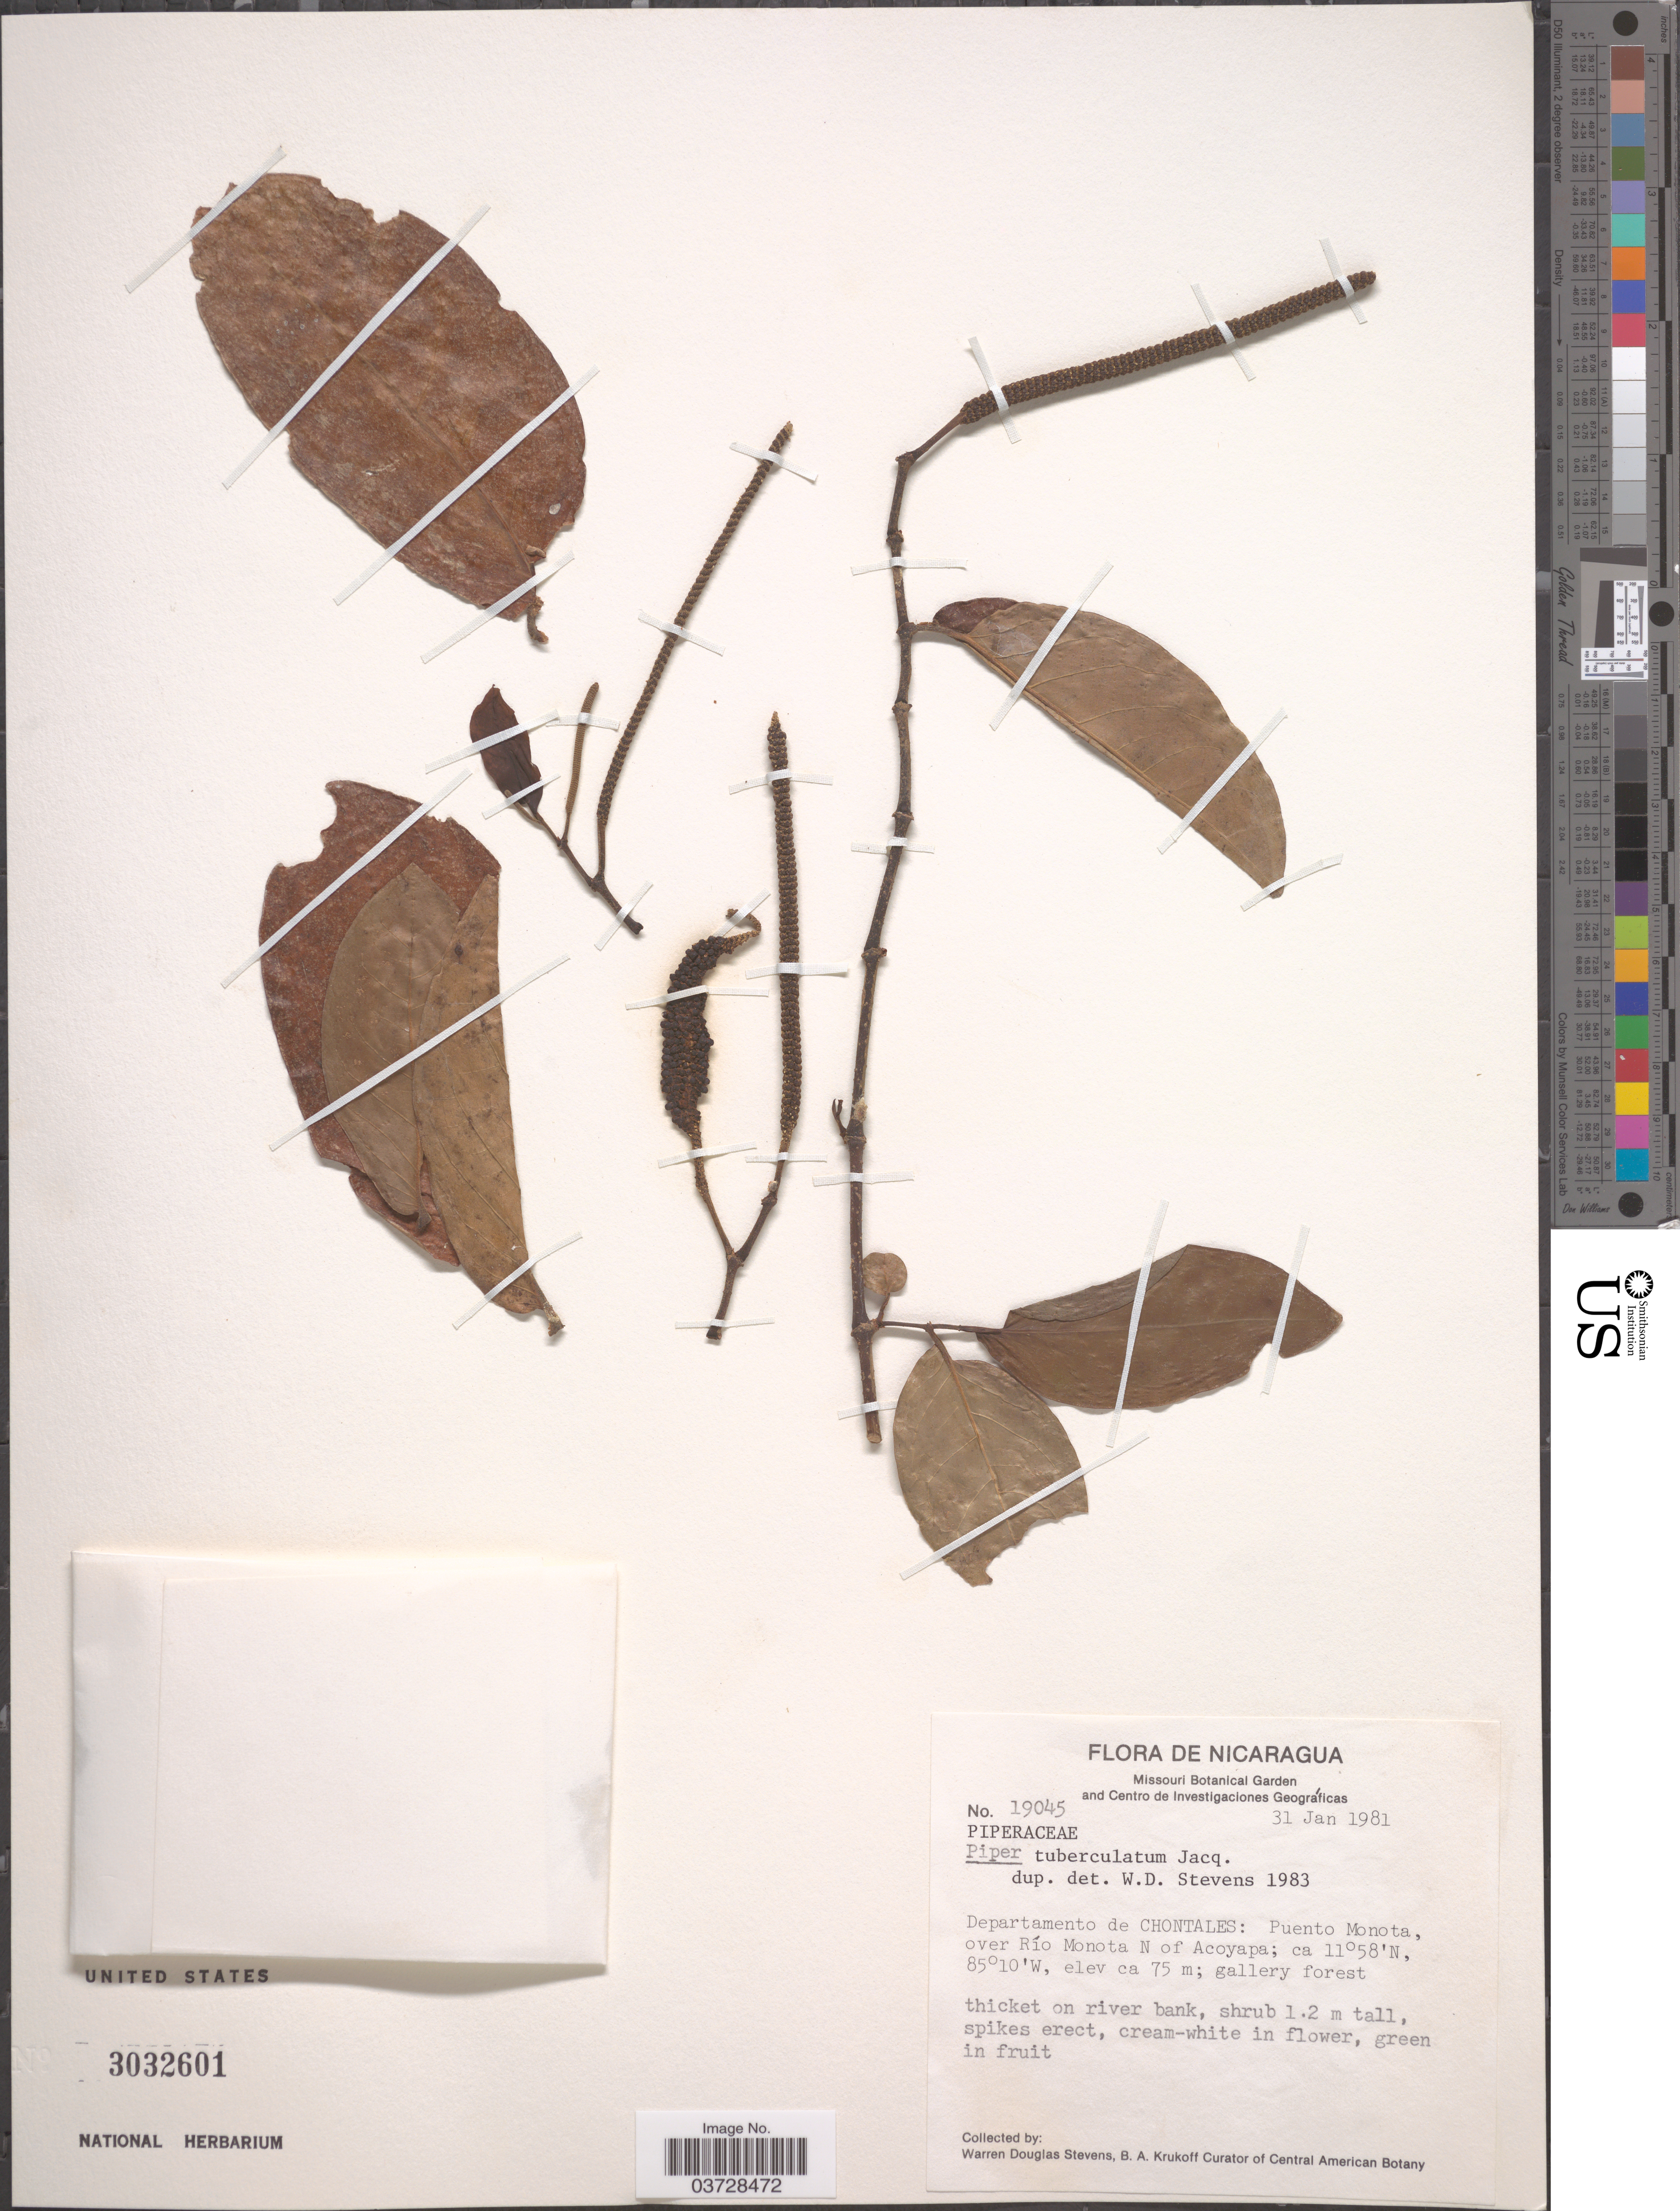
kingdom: Plantae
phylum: Tracheophyta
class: Magnoliopsida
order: Piperales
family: Piperaceae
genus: Piper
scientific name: Piper tuberculatum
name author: Jacq.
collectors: W. D. Stevens & B. A. Krukoff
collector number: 19045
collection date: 1981-01-31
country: Nicaragua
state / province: Chontales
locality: Departamento de Chontales: Puento Monota, over Río Monota N of Acoyapa.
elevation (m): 75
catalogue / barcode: US 3032601